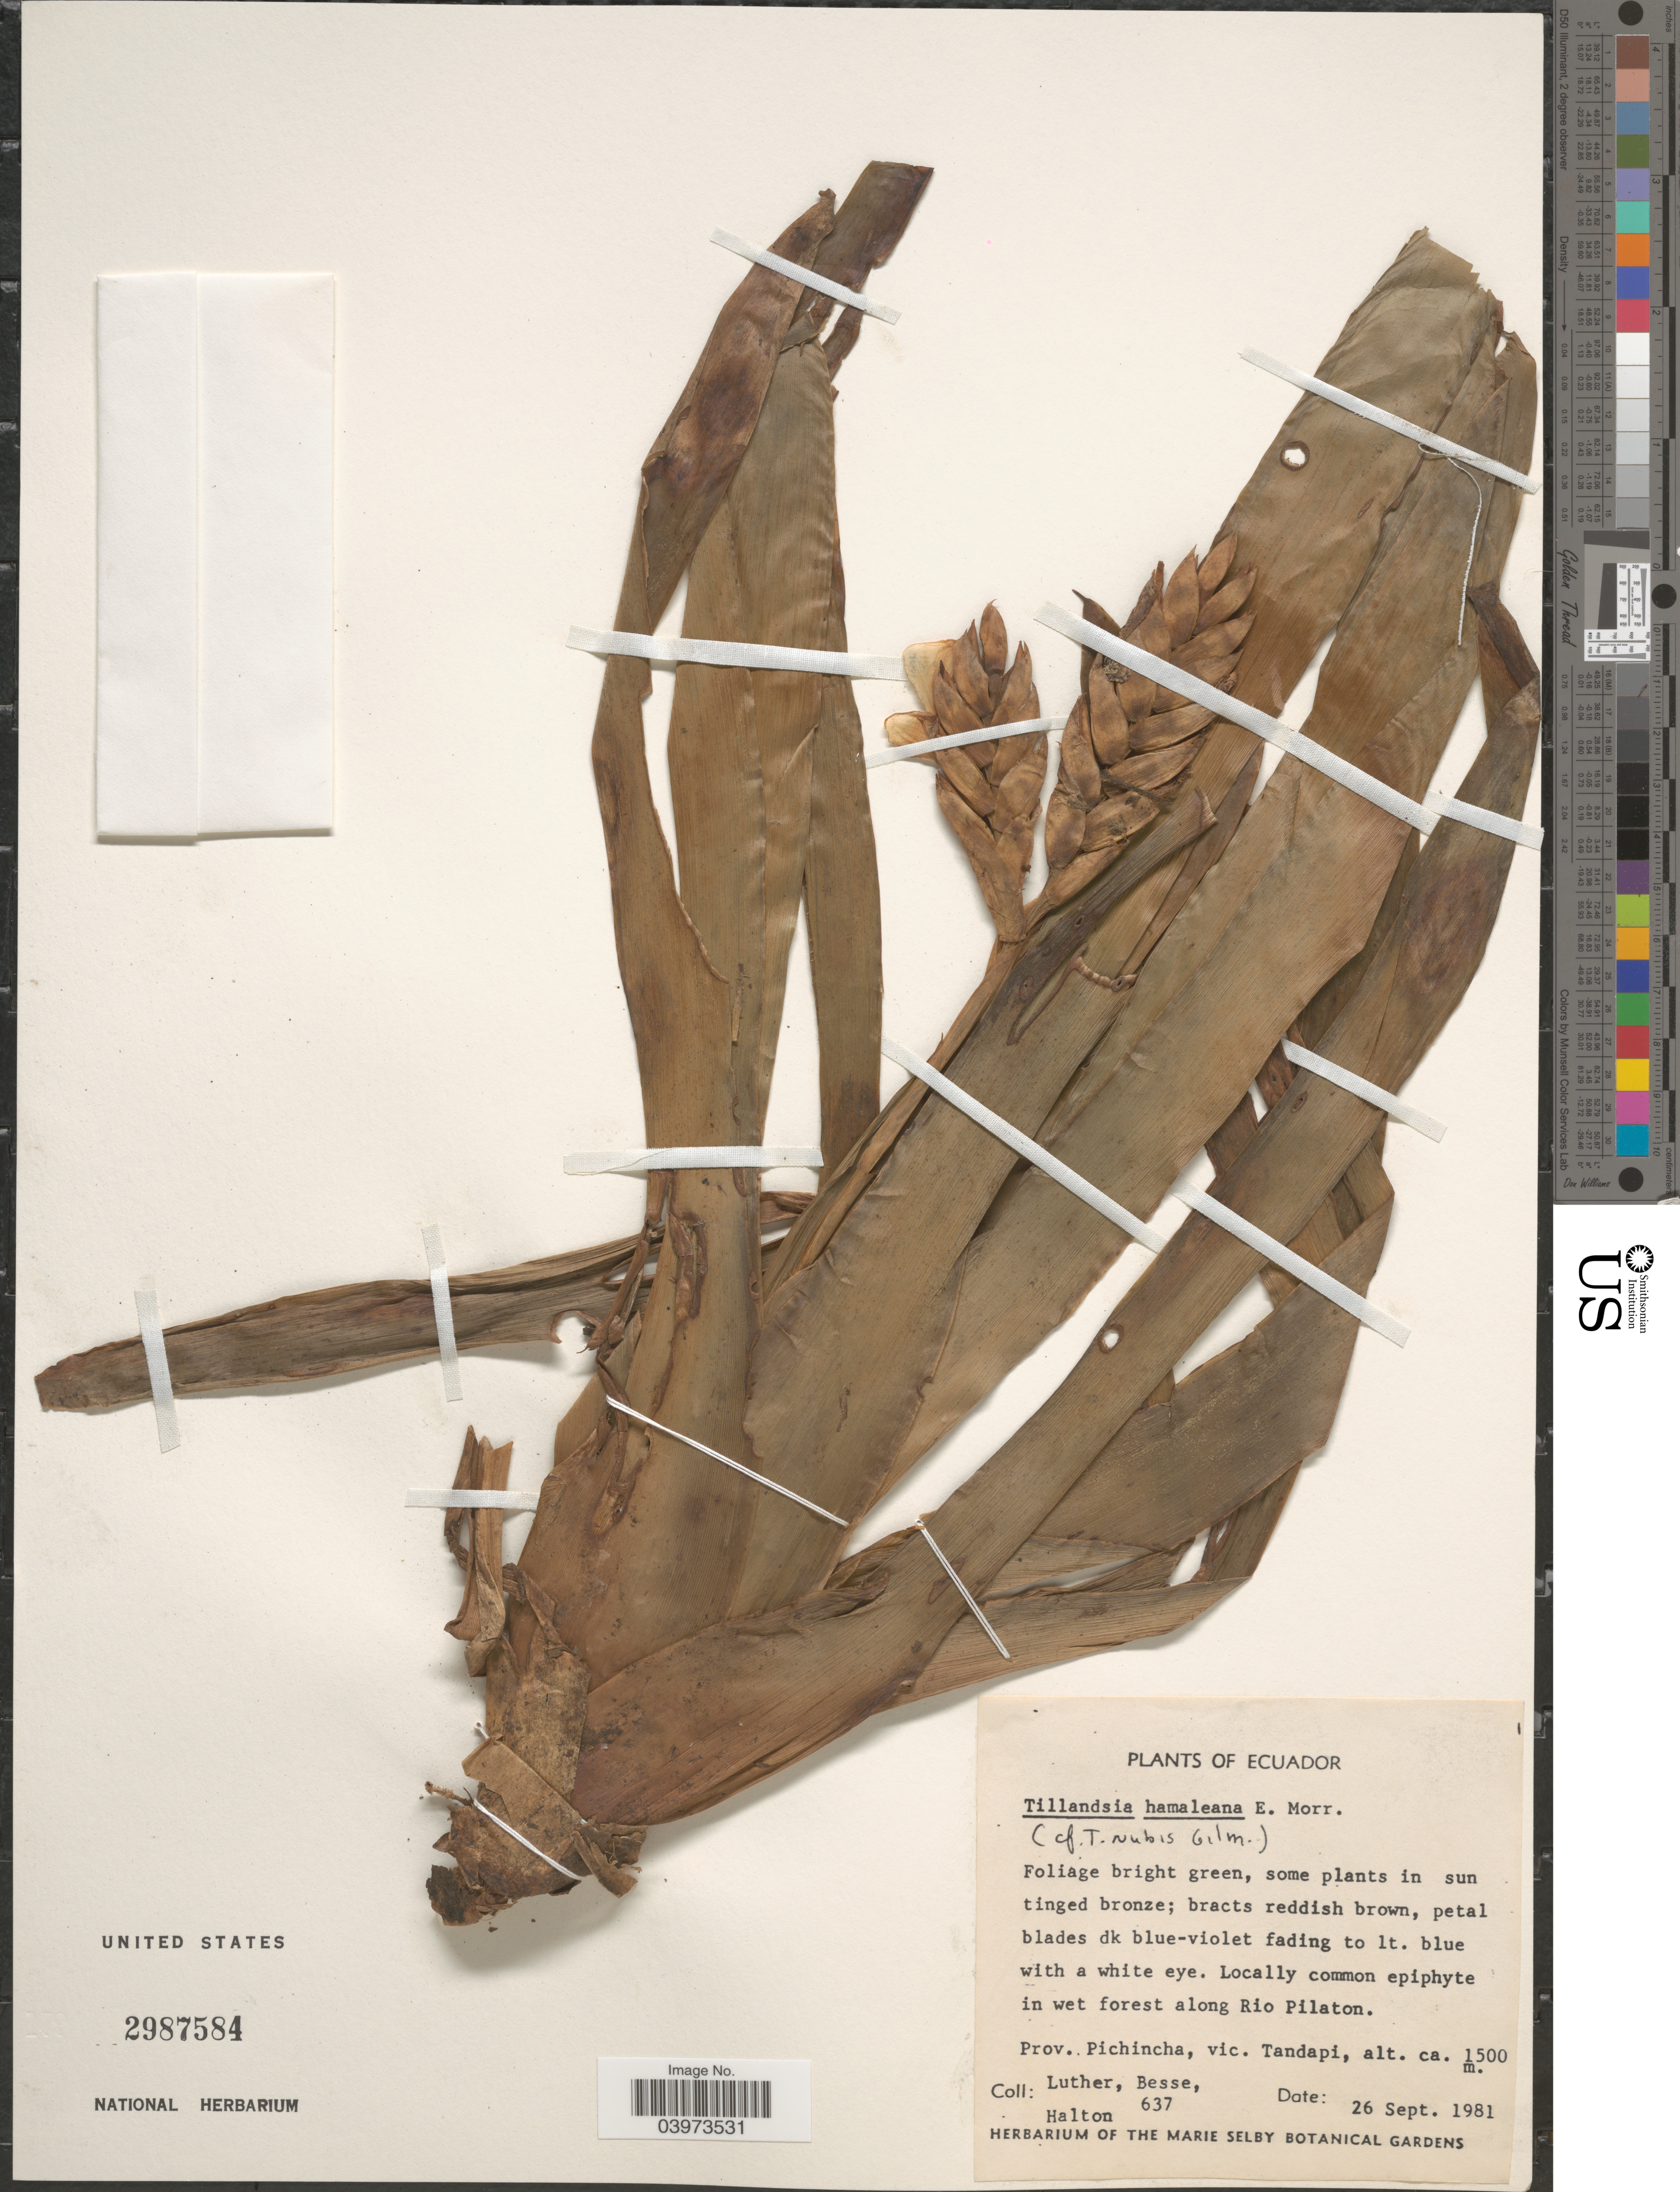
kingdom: Plantae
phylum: Tracheophyta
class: Liliopsida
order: Poales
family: Bromeliaceae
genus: Tillandsia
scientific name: Tillandsia hamaleana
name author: É. Morren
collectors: -- Luther, -. Besse & -. Halton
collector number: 637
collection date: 1981-09-26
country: Ecuador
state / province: Pichincha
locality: Locally common epiphyte in wet forest along Rio Pilaton. Vic. Tandapi.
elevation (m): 1500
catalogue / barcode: US 2987584